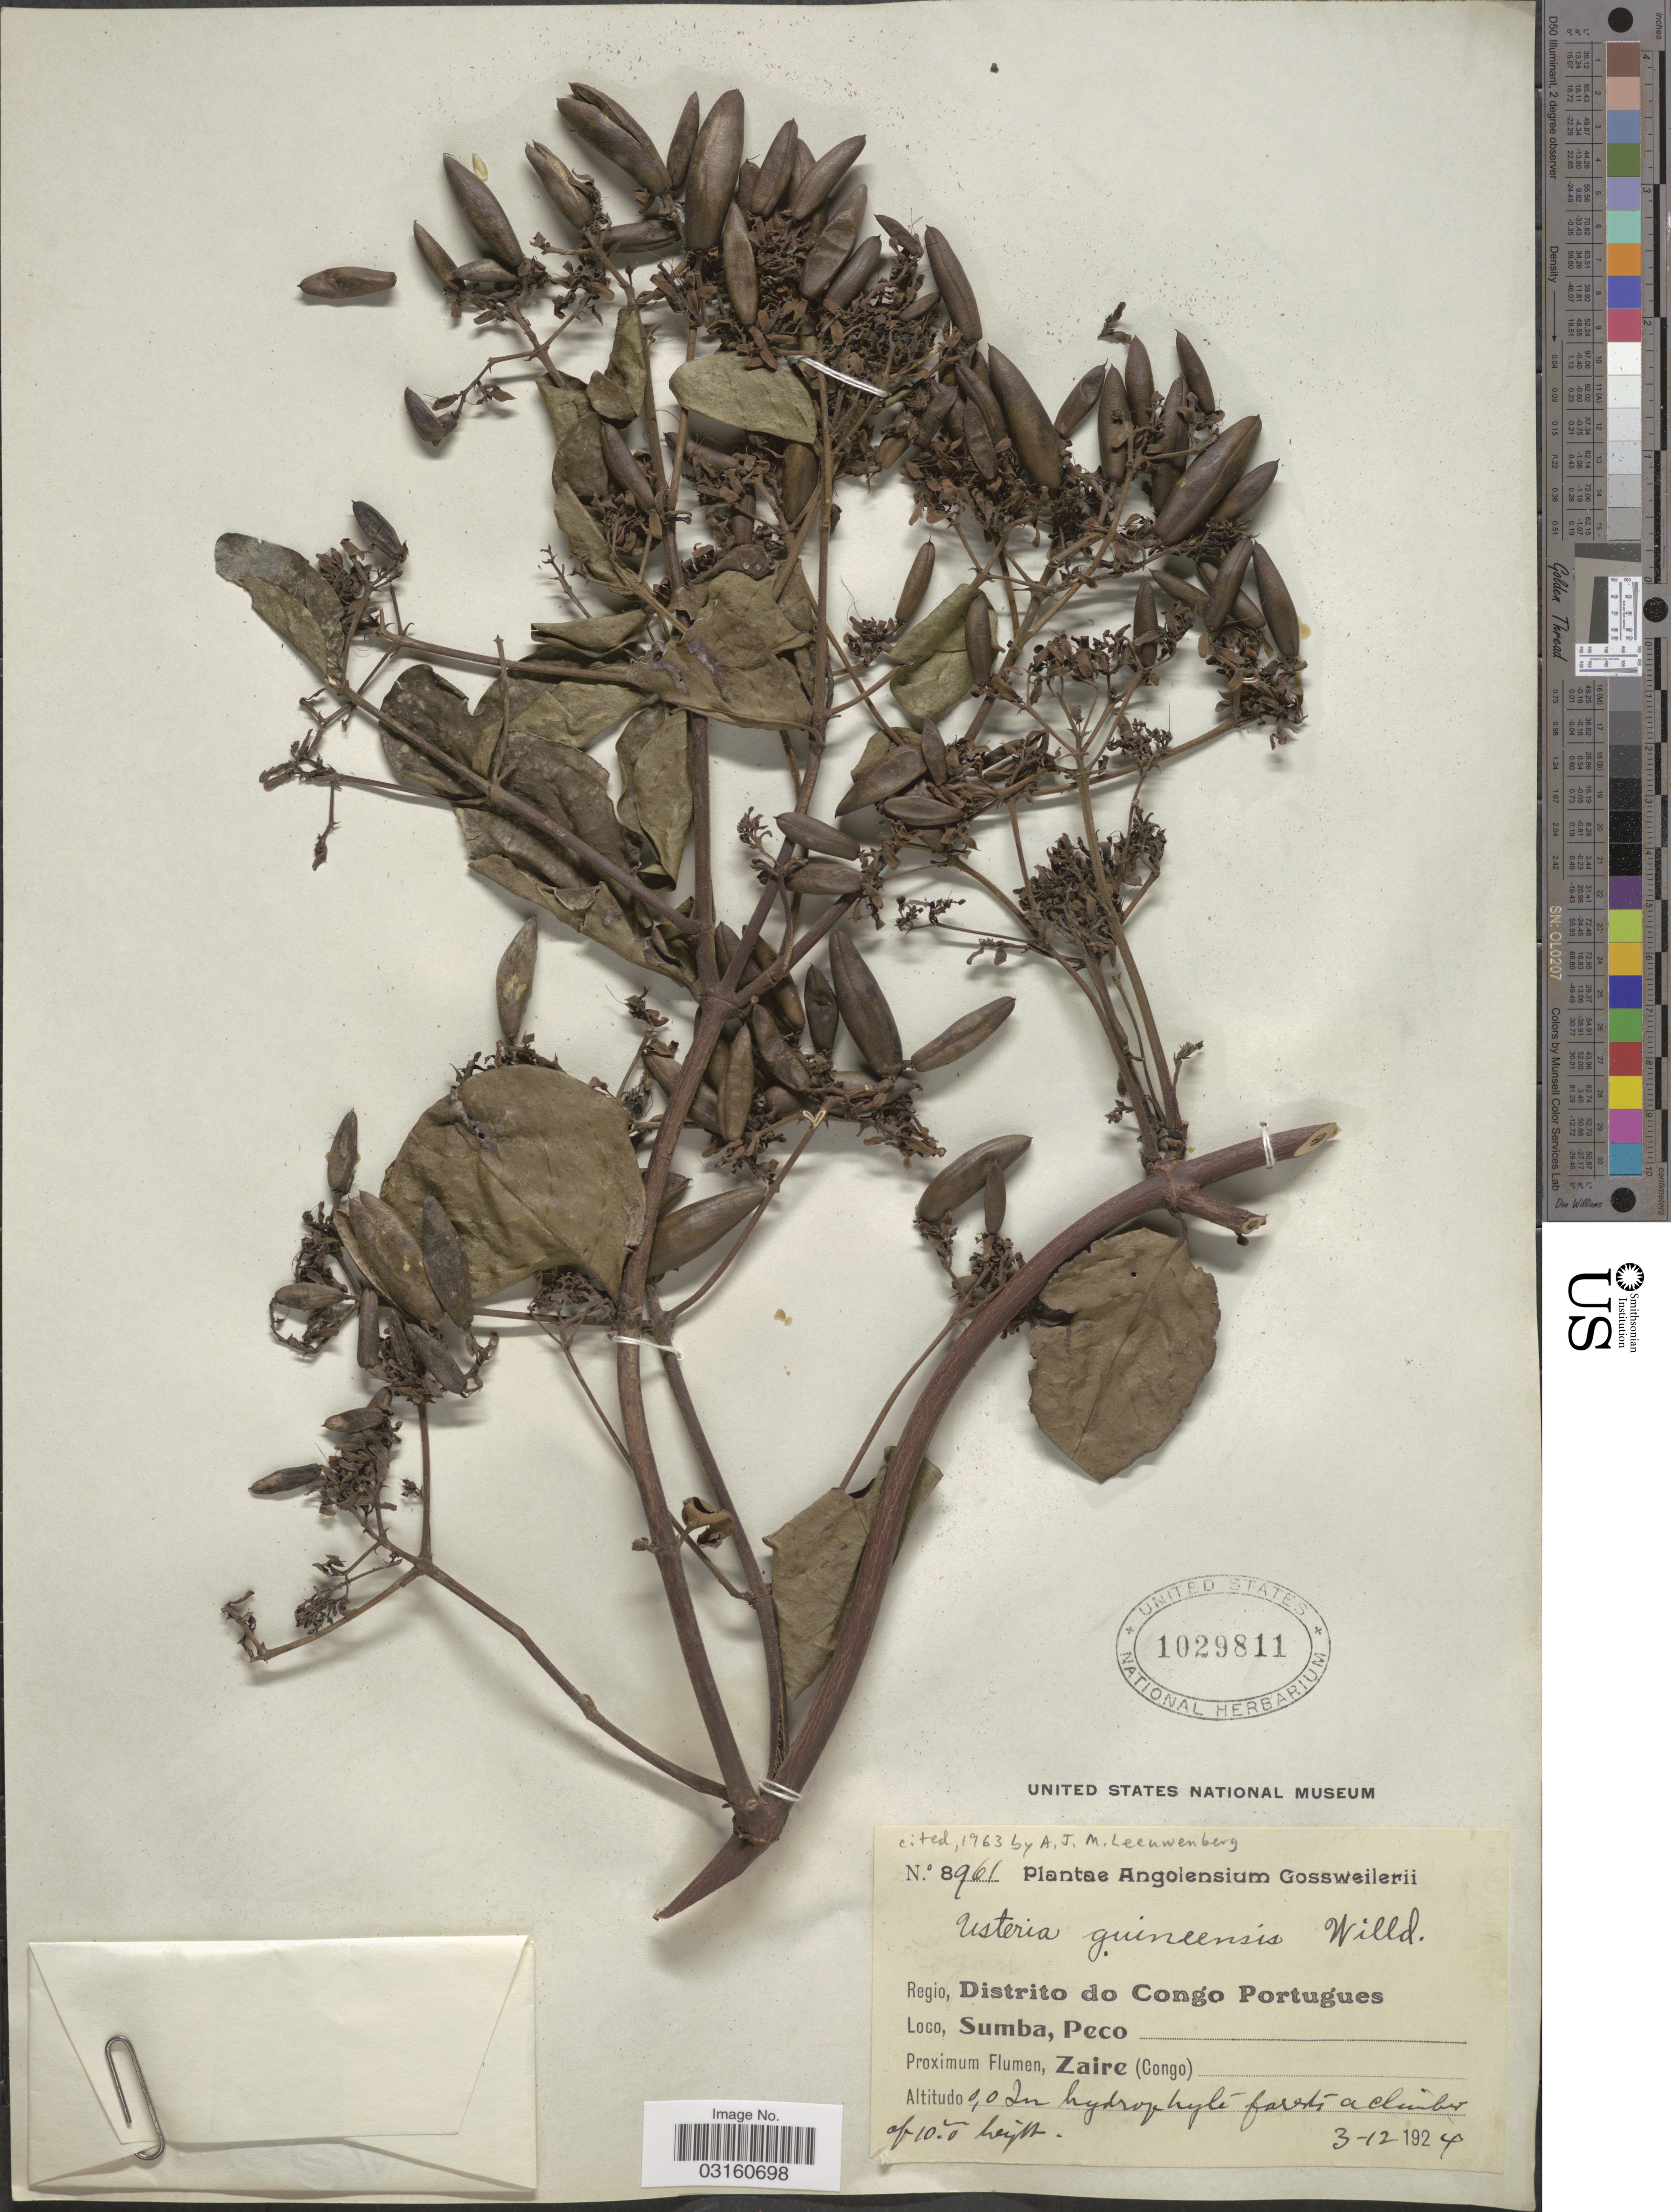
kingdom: Plantae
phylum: Tracheophyta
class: Magnoliopsida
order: Gentianales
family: Loganiaceae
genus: Usteria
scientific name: Usteria guineensis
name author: Willd.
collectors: -. Gossweiler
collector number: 8961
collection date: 1924-12-03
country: Angola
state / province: Zaire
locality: Regio, Distrito do Congo Portugues. Sumba, Peco. Zaire (Congo).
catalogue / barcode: US 1029811